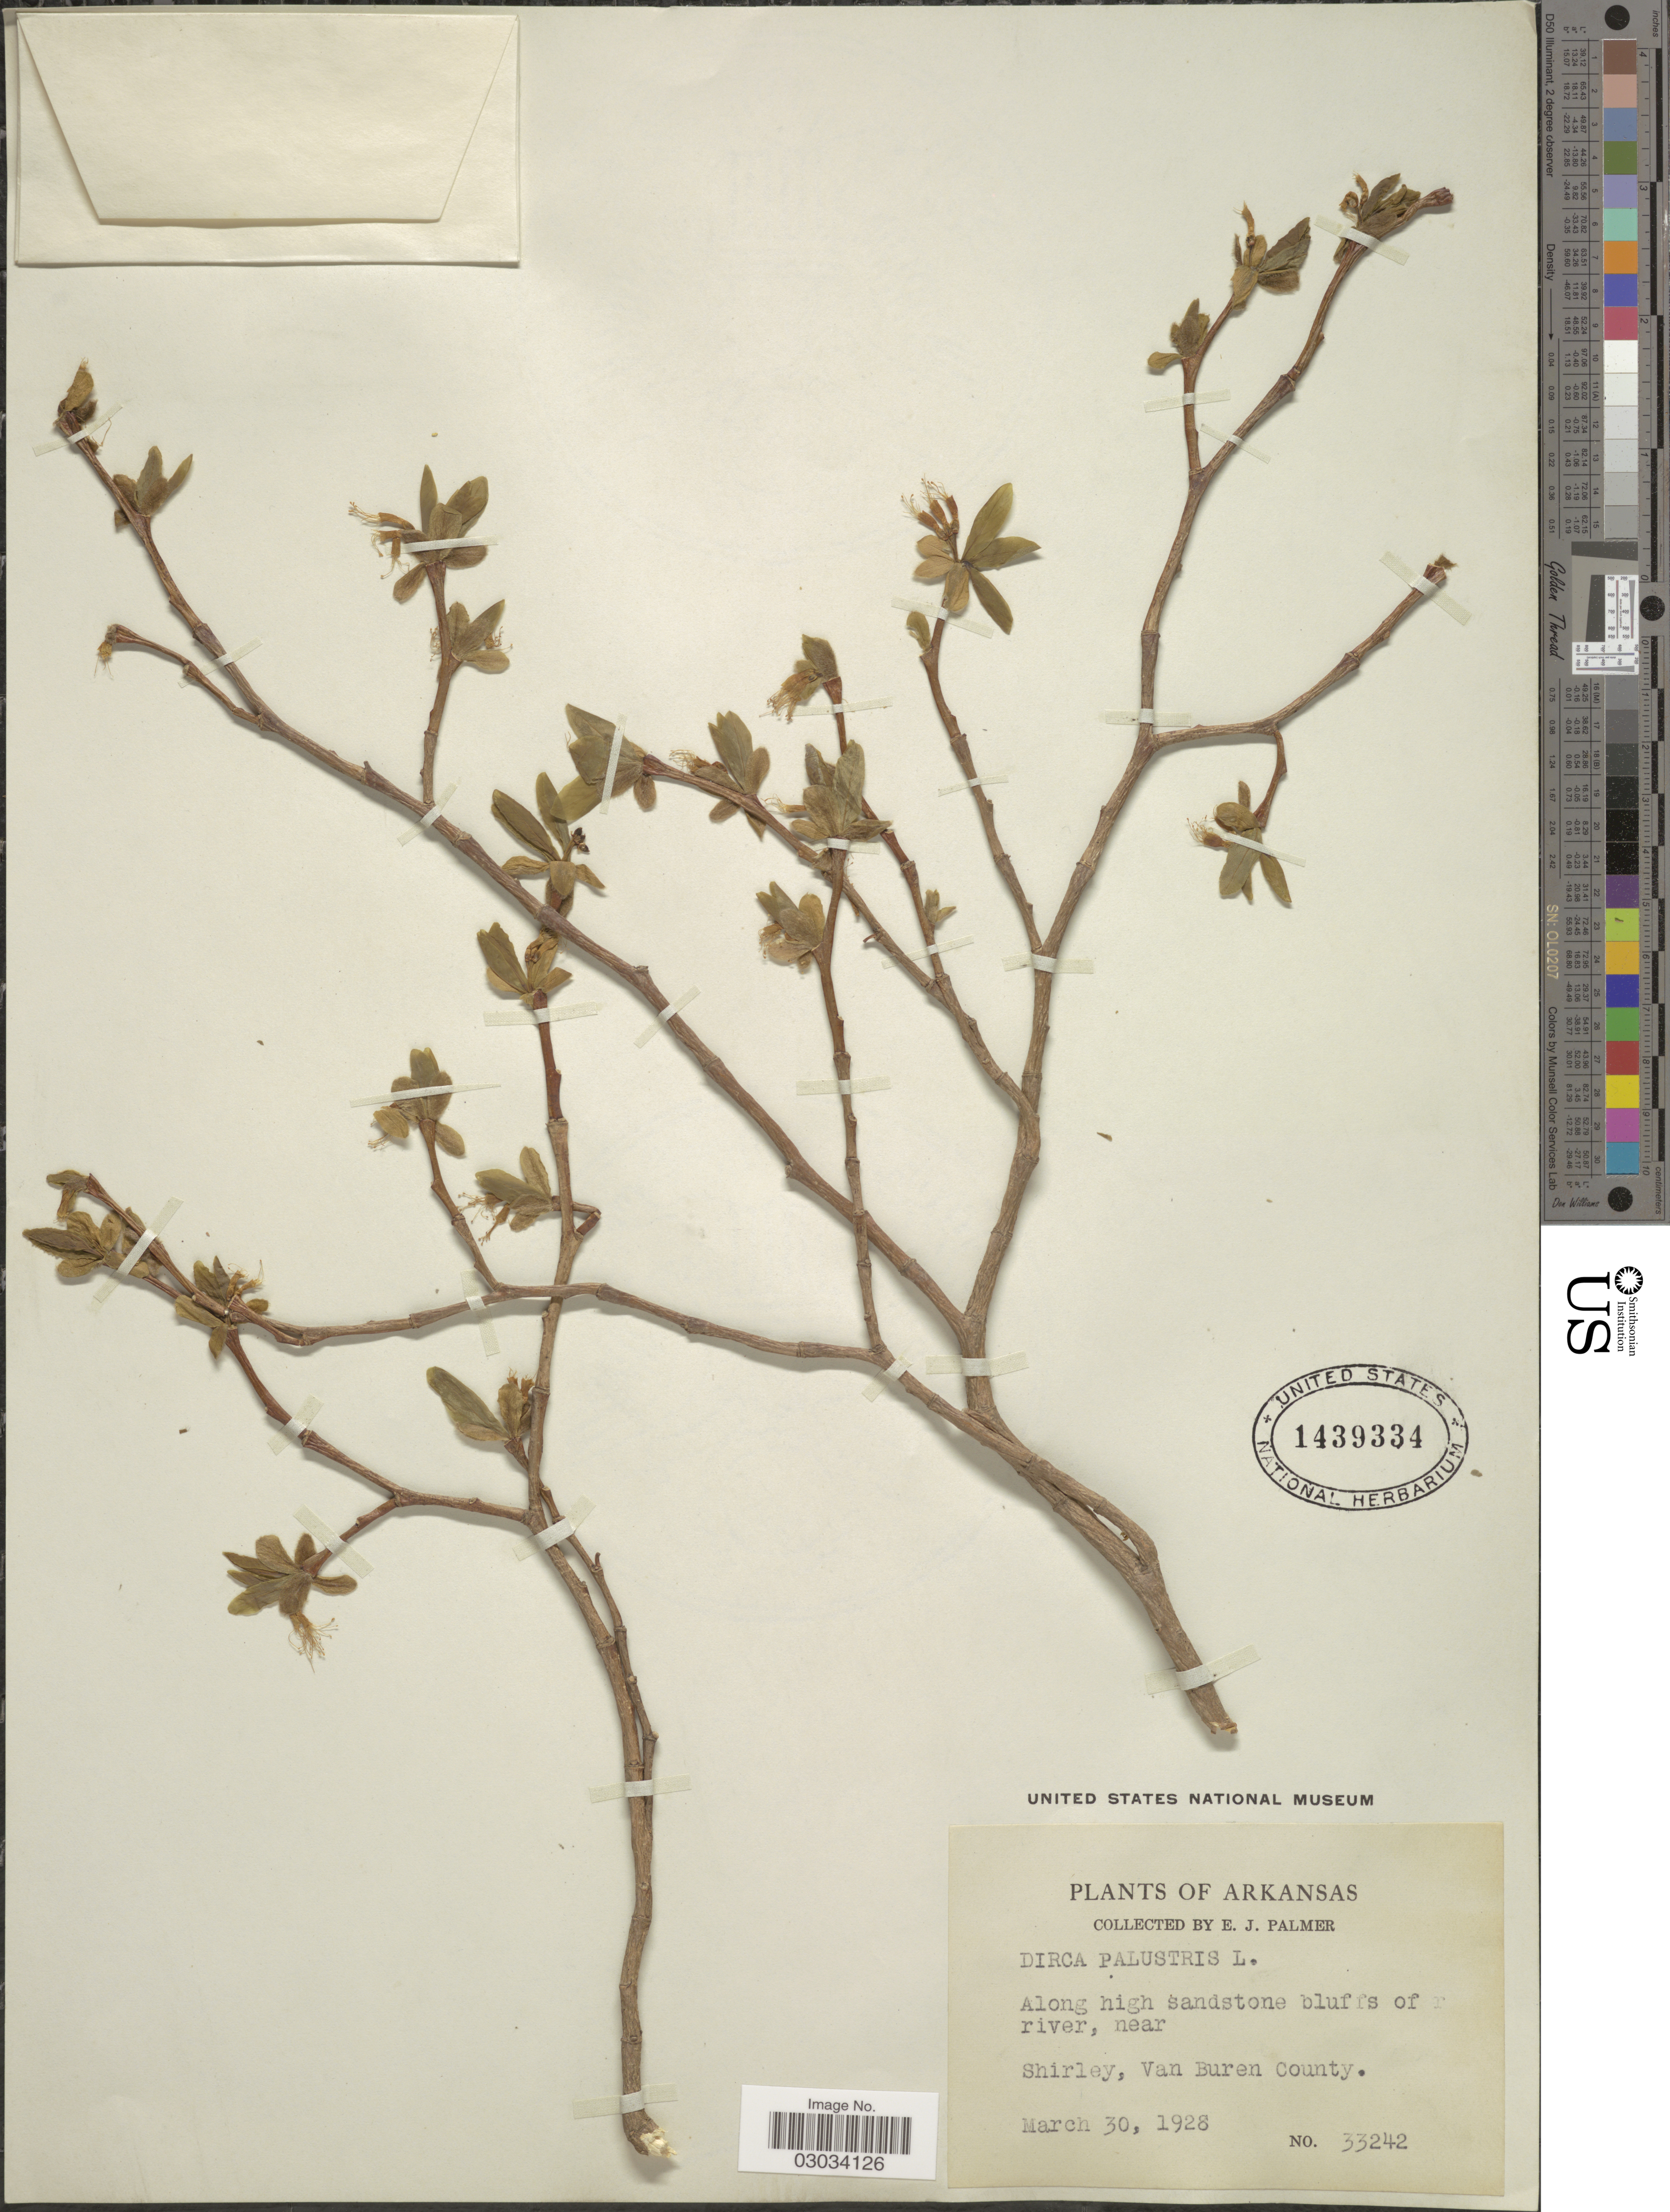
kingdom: Plantae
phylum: Tracheophyta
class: Magnoliopsida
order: Malvales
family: Thymelaeaceae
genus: Dirca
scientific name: Dirca palustris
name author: L.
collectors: E. J. Palmer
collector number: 33242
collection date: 1928-03-30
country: United States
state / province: Arkansas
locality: Along high sandstone bluffs of river, near Shirley, Van Buren County.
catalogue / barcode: US 1439334